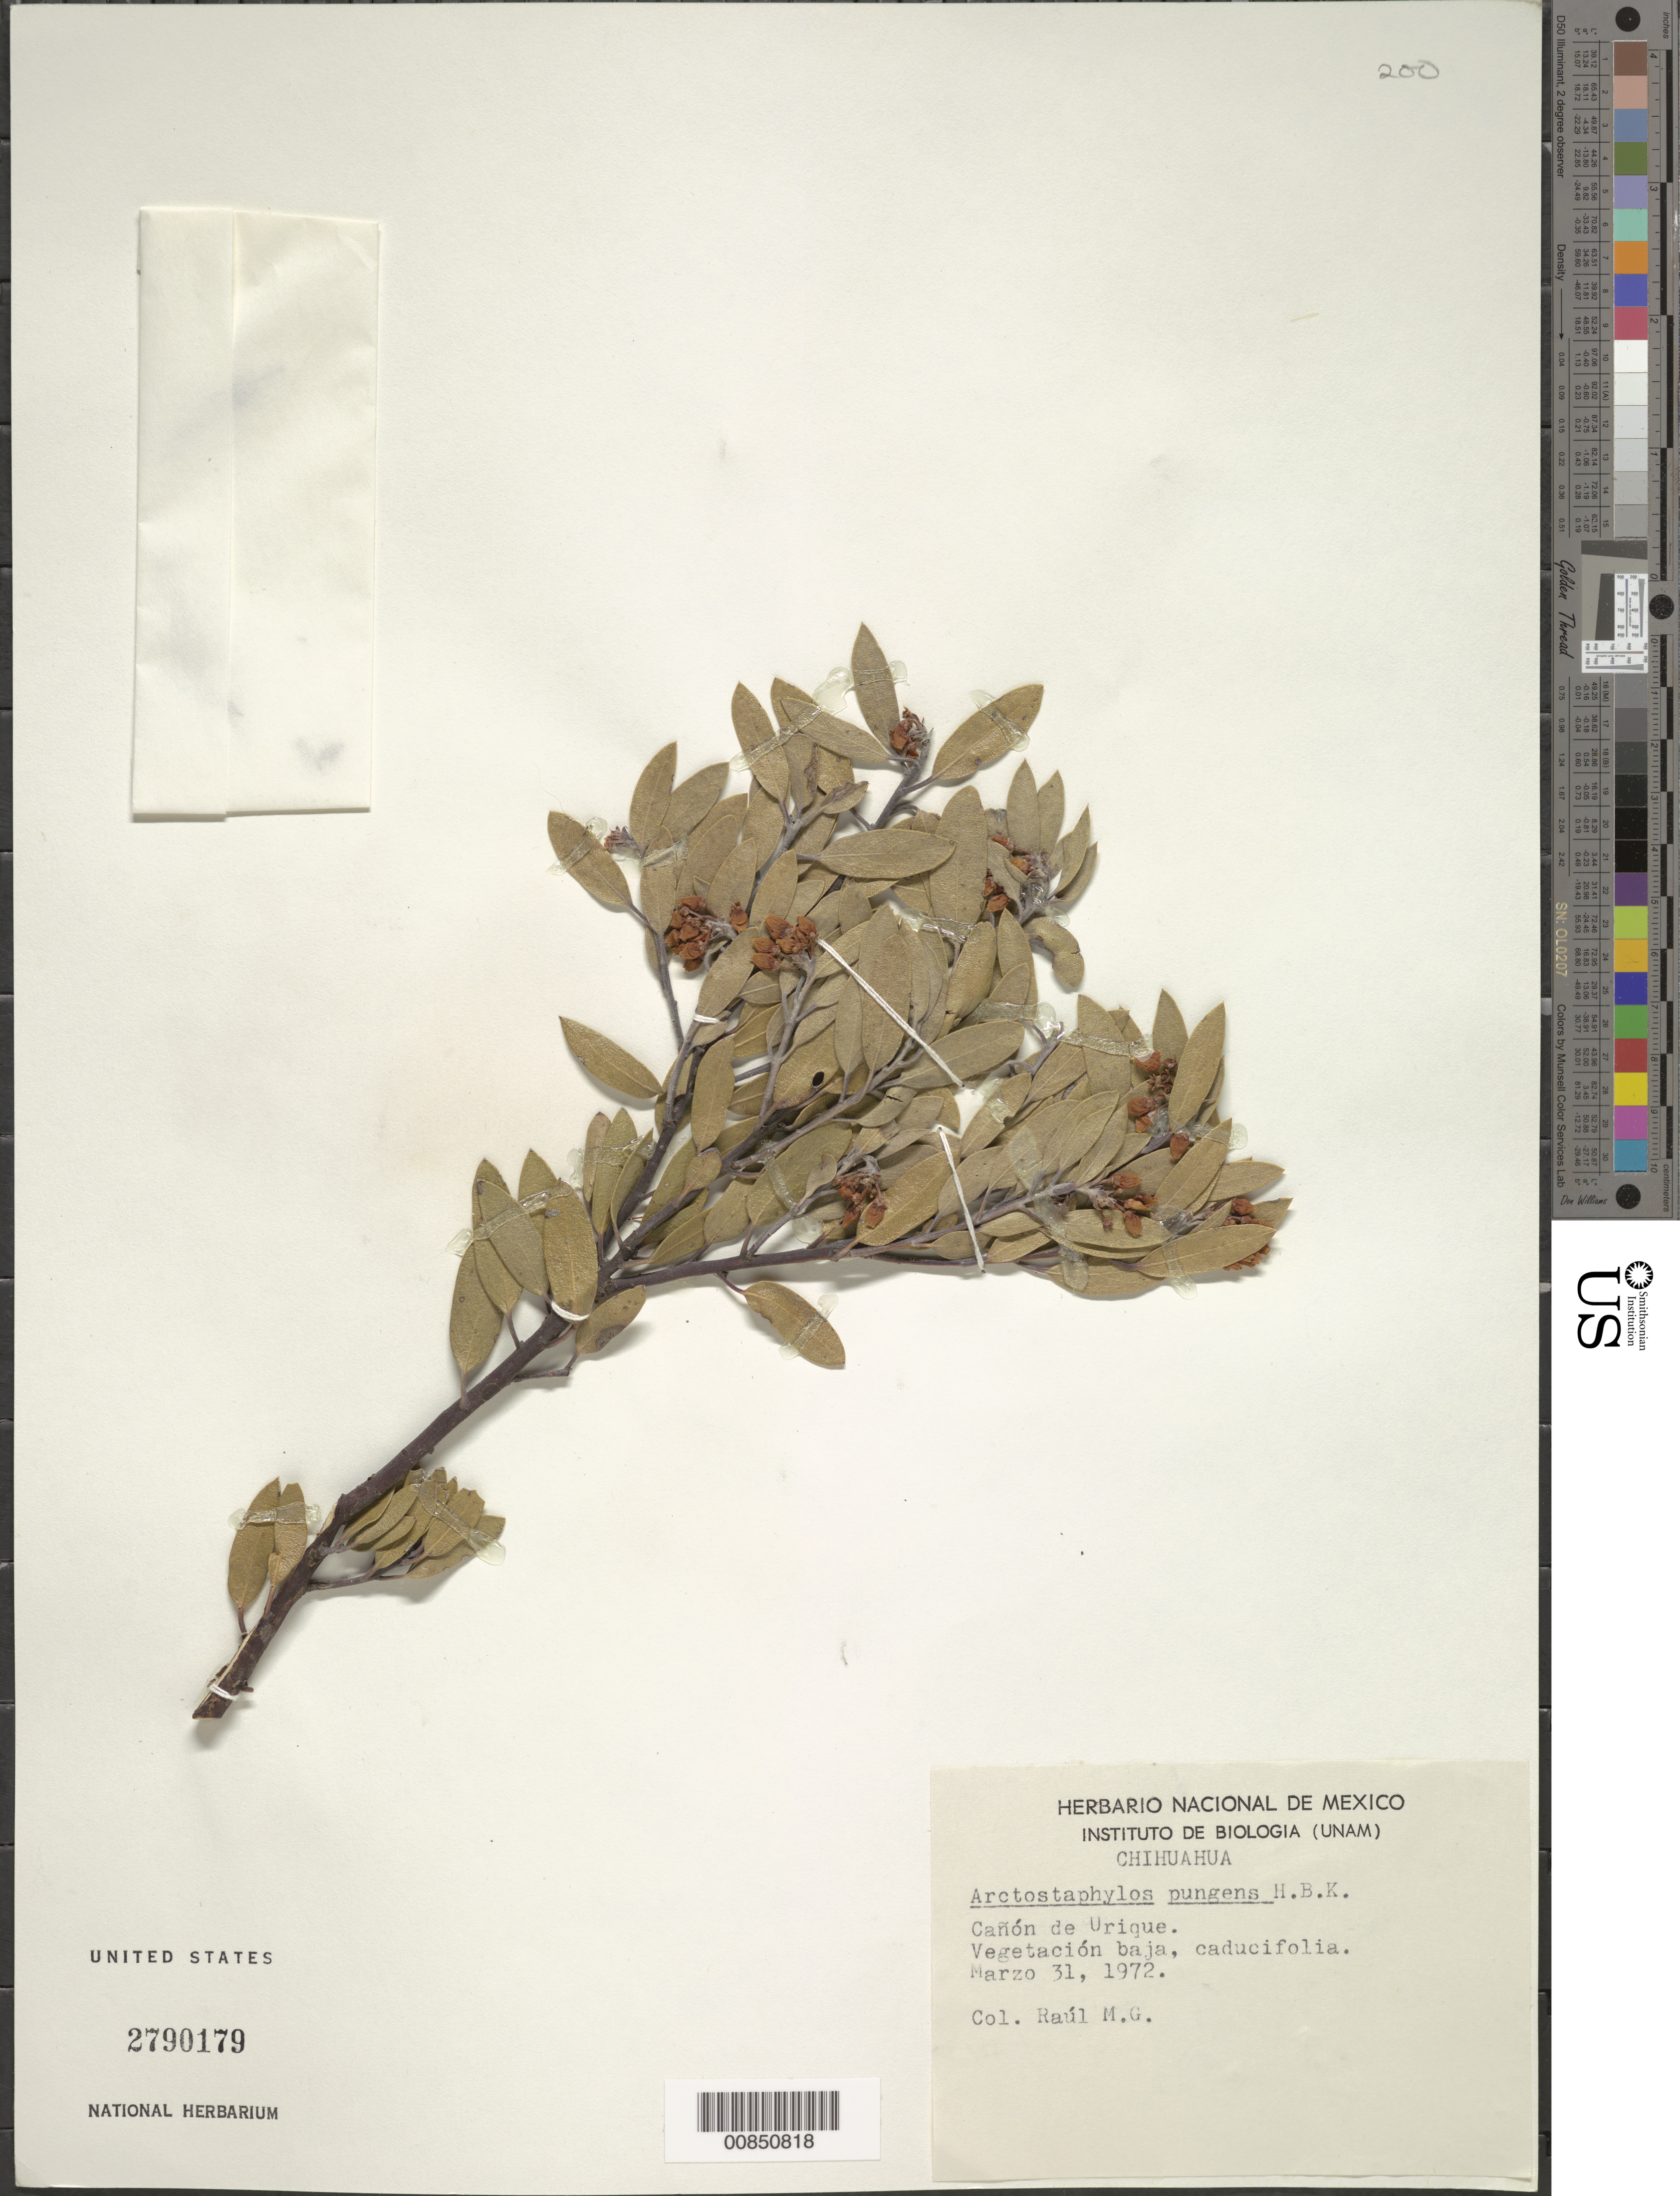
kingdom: Plantae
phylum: Tracheophyta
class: Magnoliopsida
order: Ericales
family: Ericaceae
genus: Arctostaphylos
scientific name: Arctostaphylos pungens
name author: Kunth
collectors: M. G., R.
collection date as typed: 31 Mar 1972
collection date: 1972-03-31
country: Mexico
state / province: Chihuahua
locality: Cañón de Urique.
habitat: Vegetación baja, caducifolia.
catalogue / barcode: US 2790179